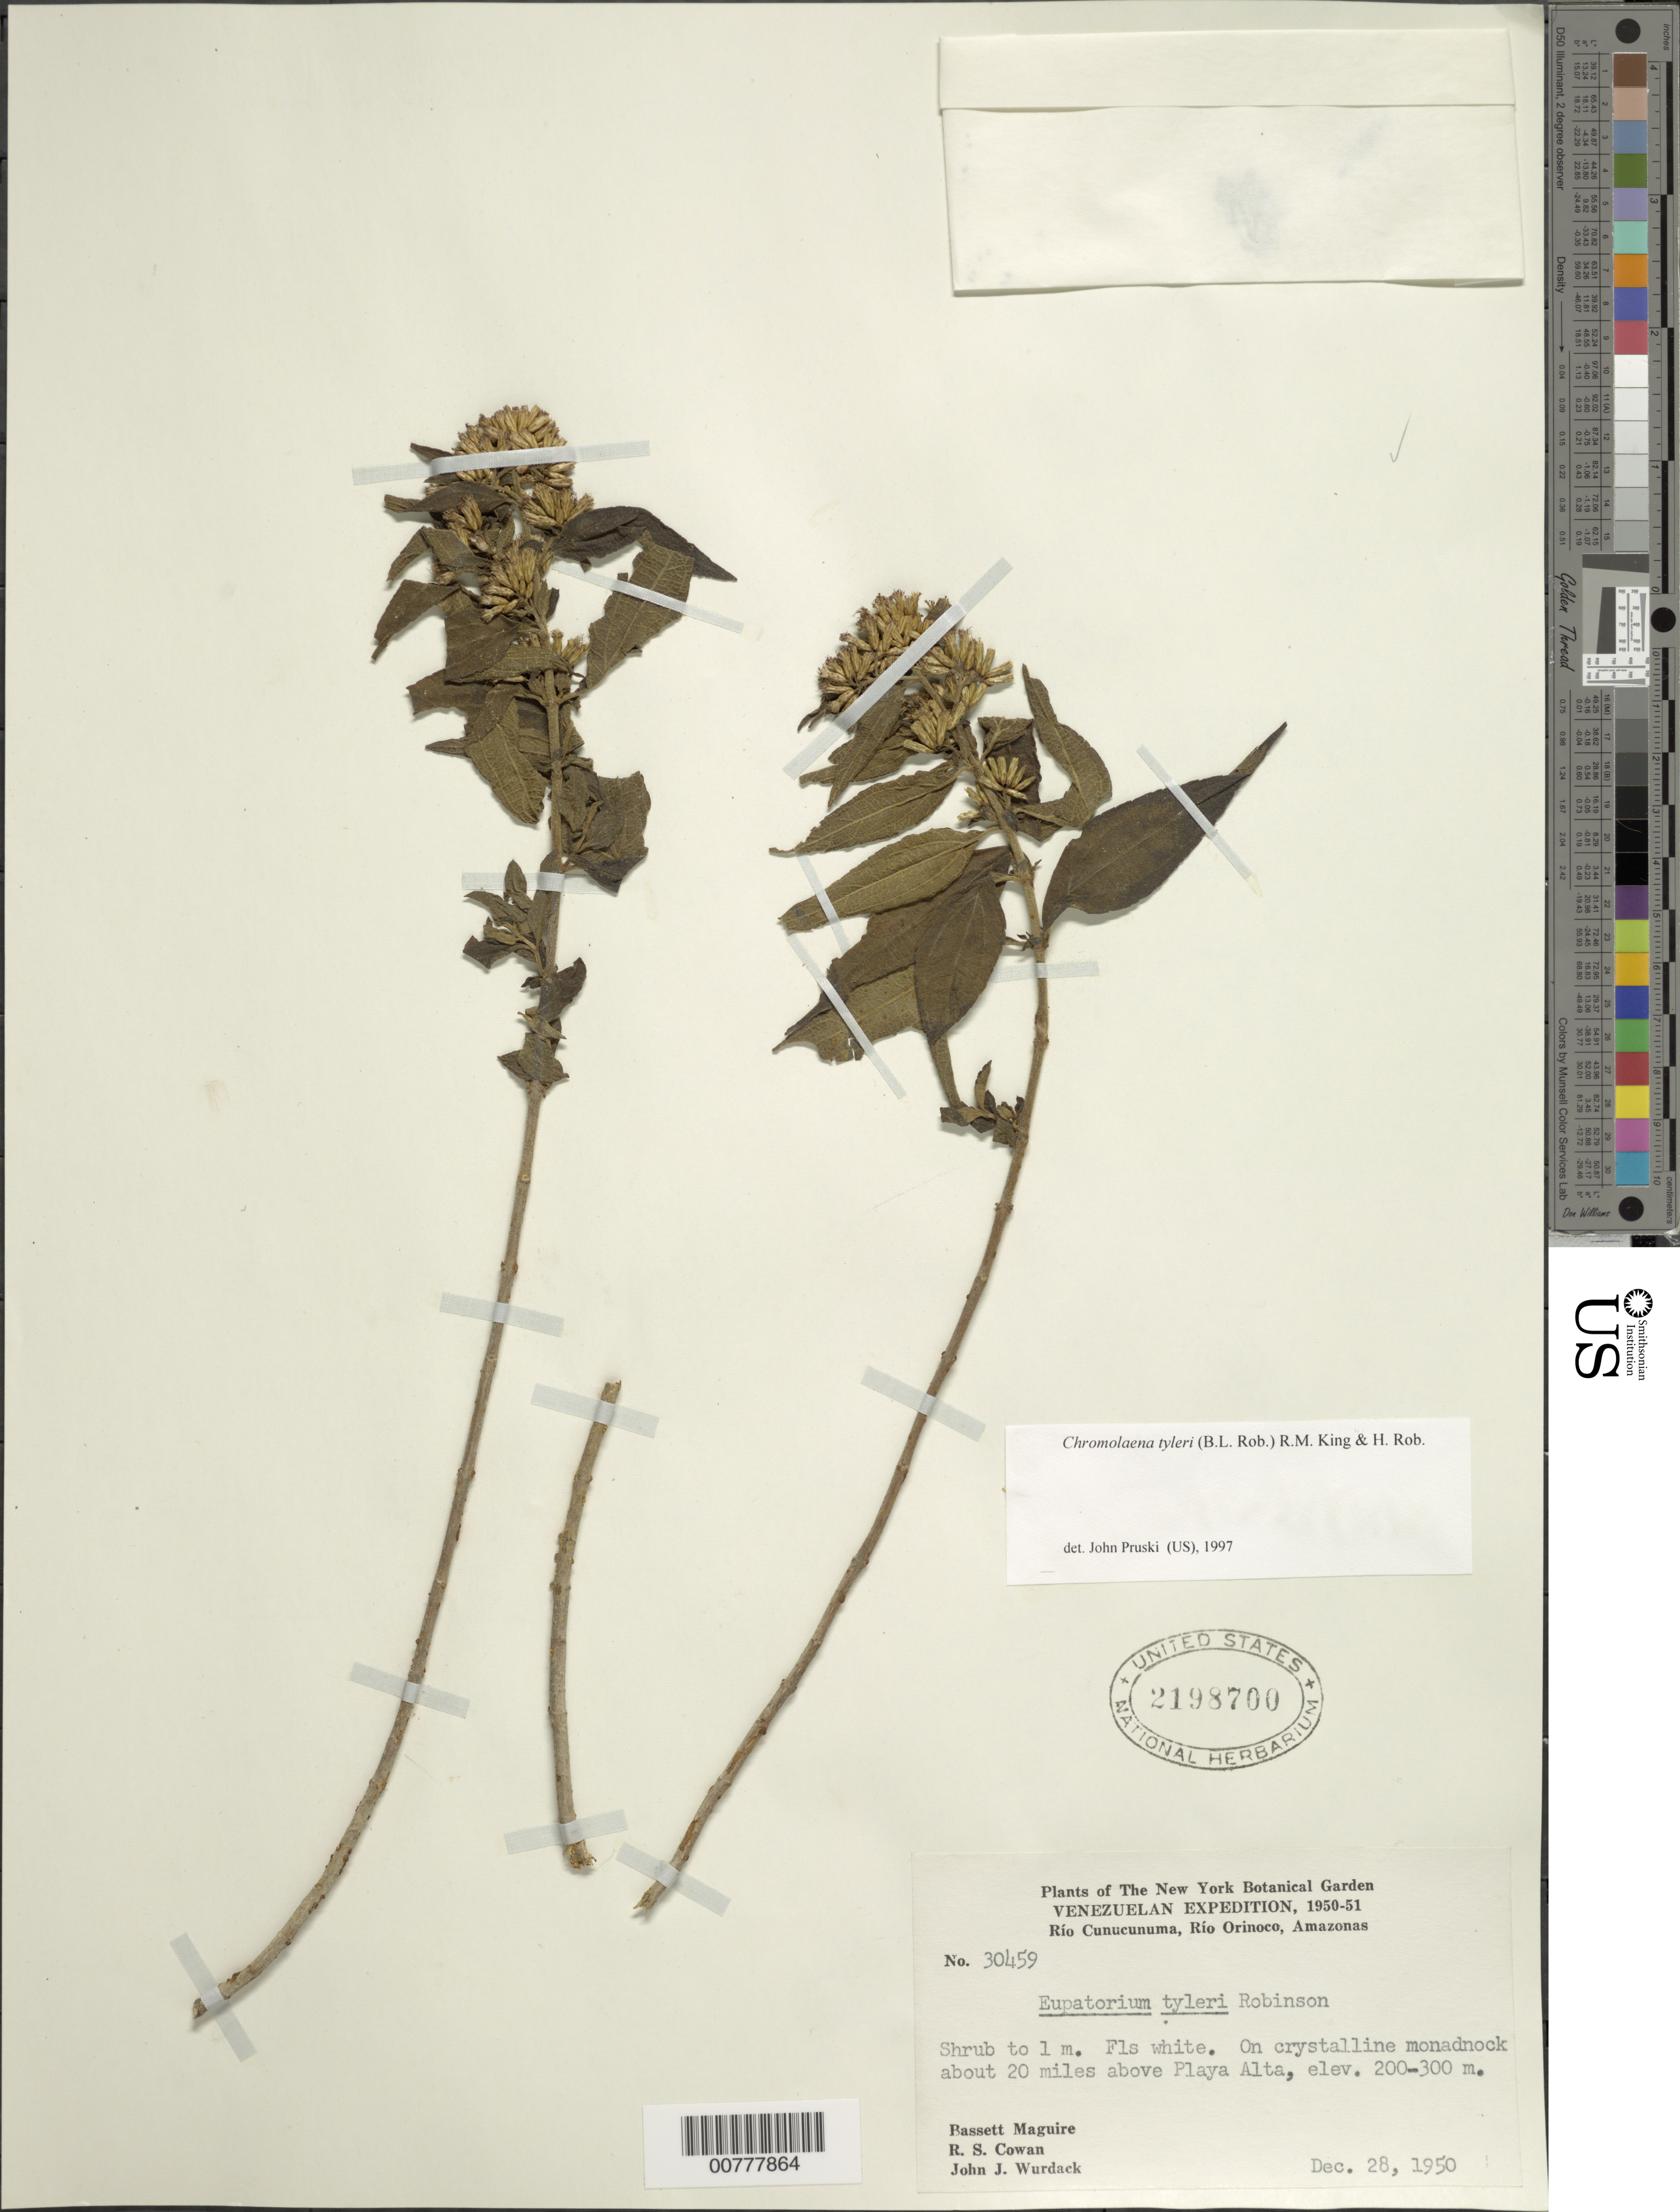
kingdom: Plantae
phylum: Tracheophyta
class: Magnoliopsida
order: Asterales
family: Asteraceae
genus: Chromolaena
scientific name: Chromolaena tyleri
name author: (B.L. Rob.) R.M. King & H. Rob.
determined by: Pruski, J. F.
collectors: B. Maguire, R. S. Cowan & J. J. Wurdack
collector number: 30459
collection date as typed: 28-Dec-50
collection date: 1950-12-28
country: Venezuela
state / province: Amazonas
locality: Monadnock, 20 mi. above Playa Alta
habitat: Crystalline monadnock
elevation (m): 200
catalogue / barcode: US 2198700